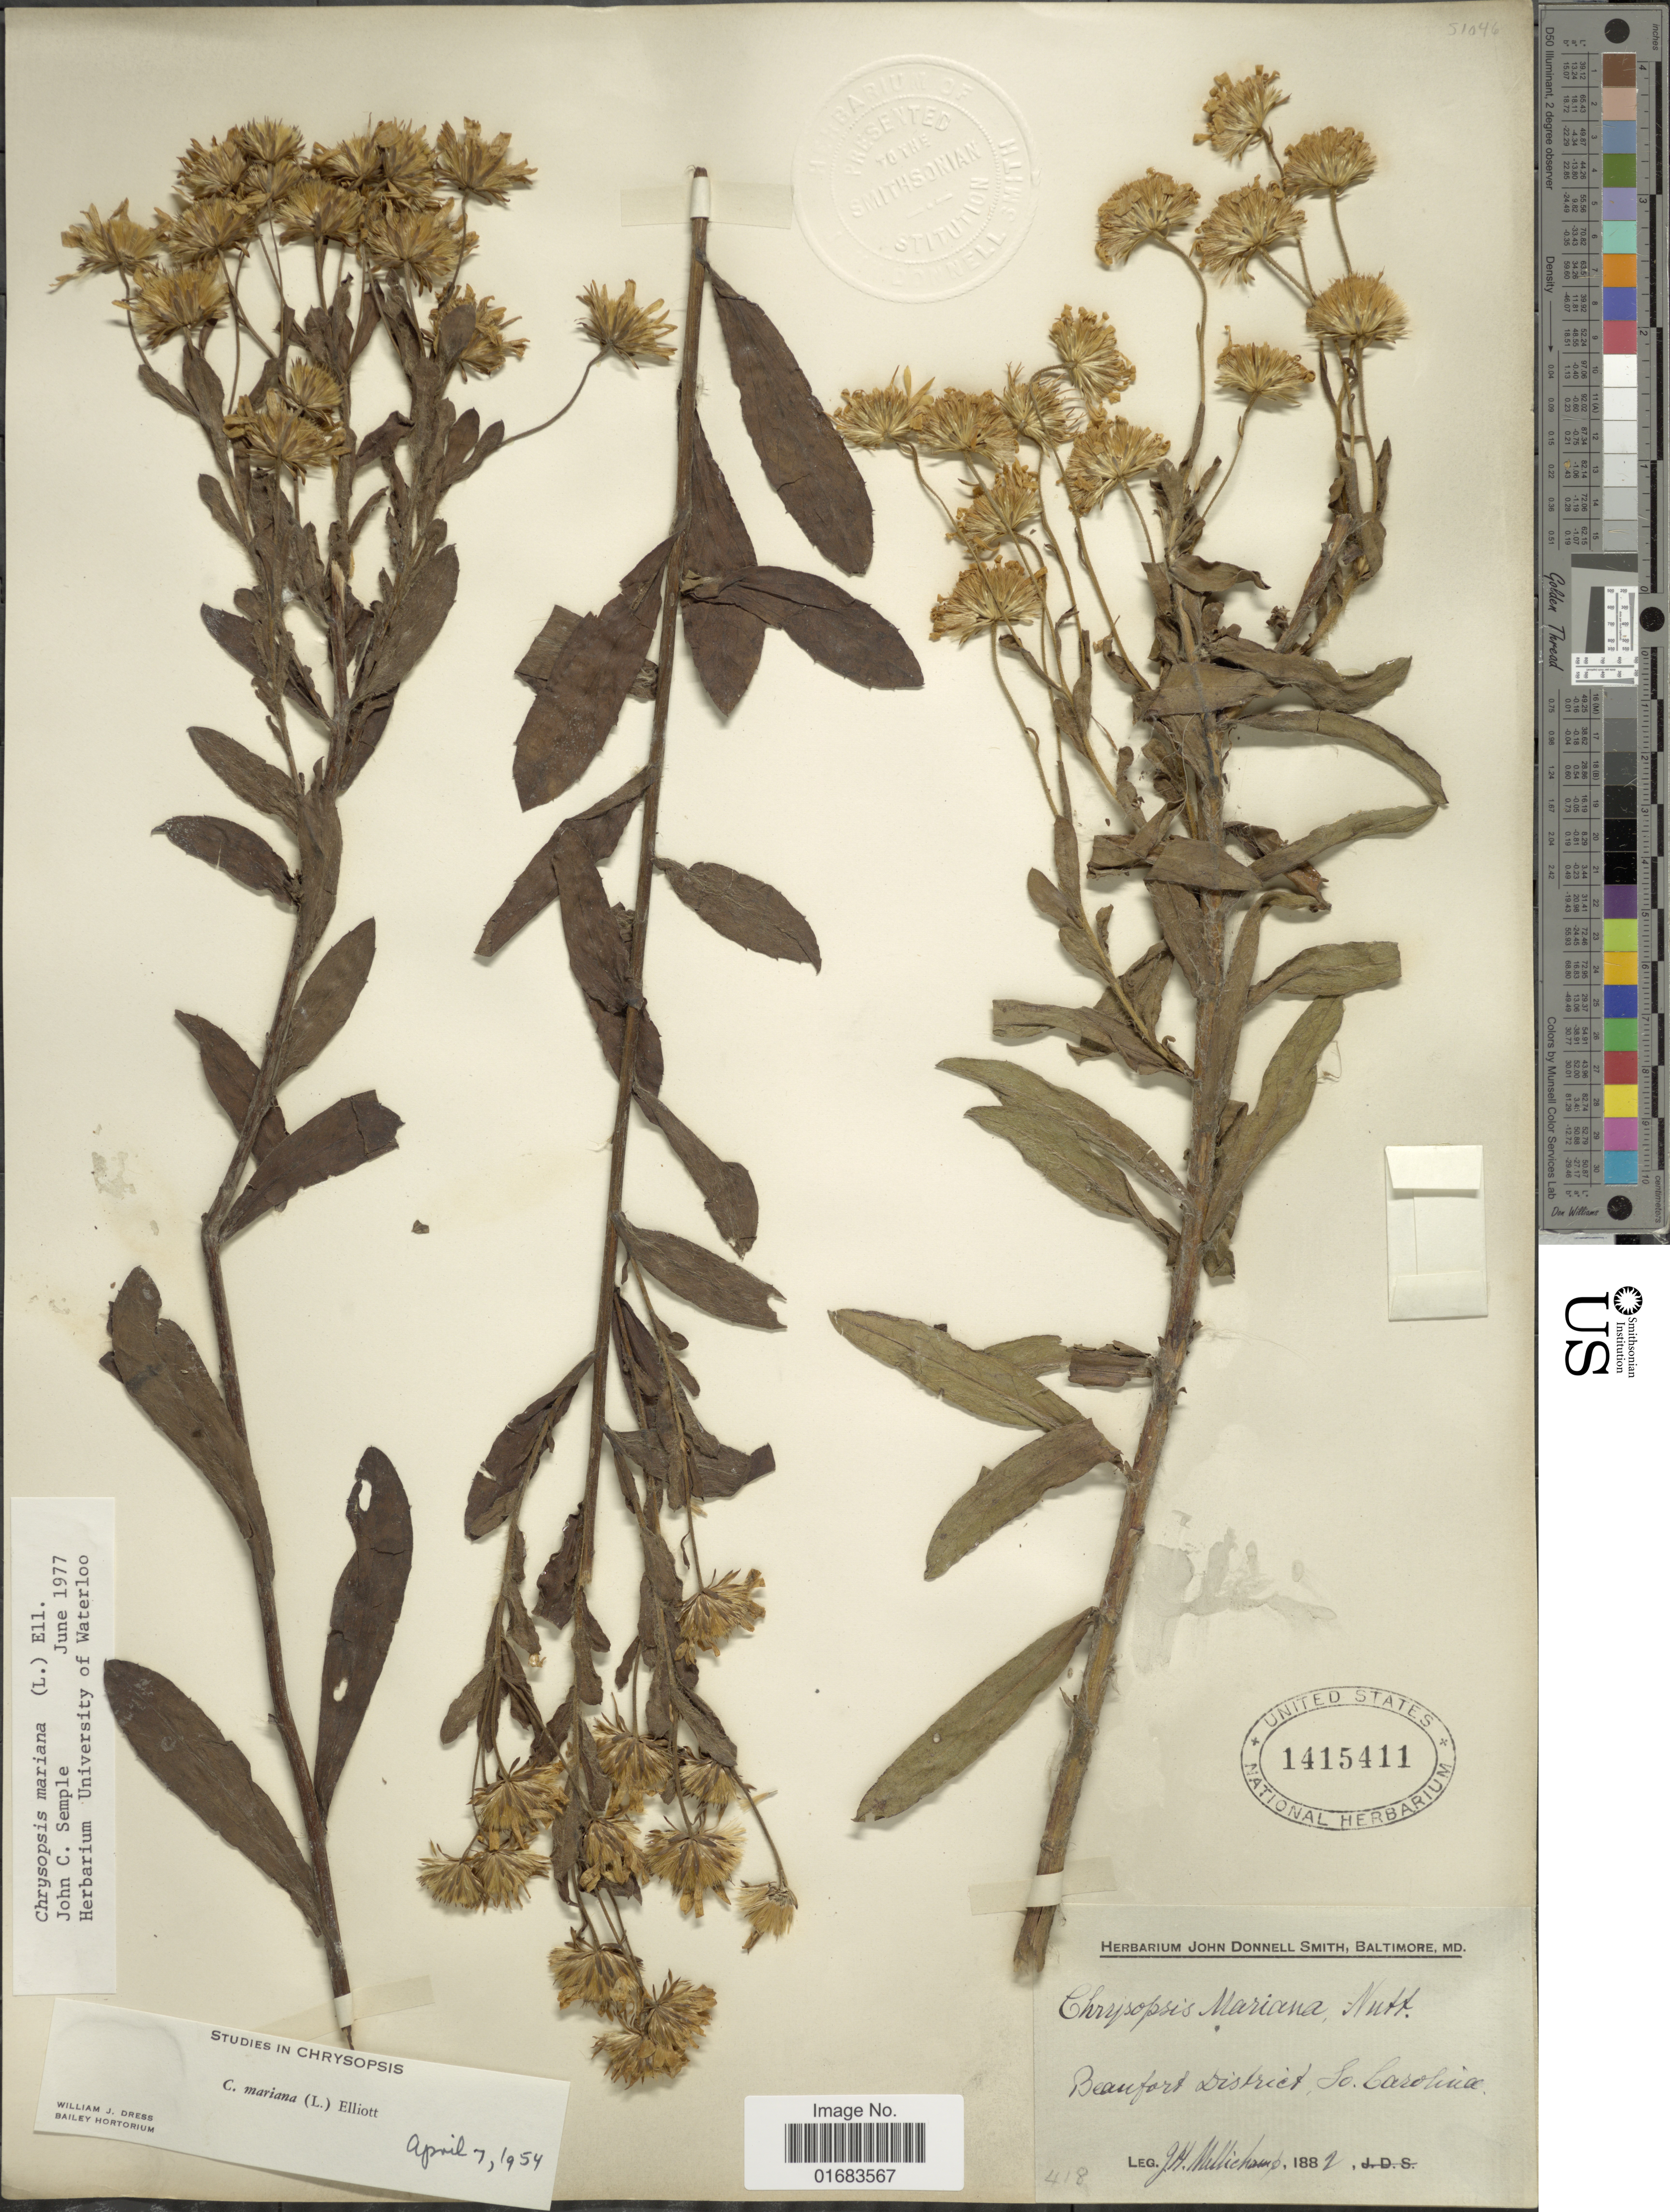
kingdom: Plantae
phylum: Tracheophyta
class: Magnoliopsida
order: Asterales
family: Asteraceae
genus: Chrysopsis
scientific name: Chrysopsis mariana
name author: (L.) Elliott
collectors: J. H. Mellichamp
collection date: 1882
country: United States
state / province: South Carolina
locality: Beafort District.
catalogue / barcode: US 1415411